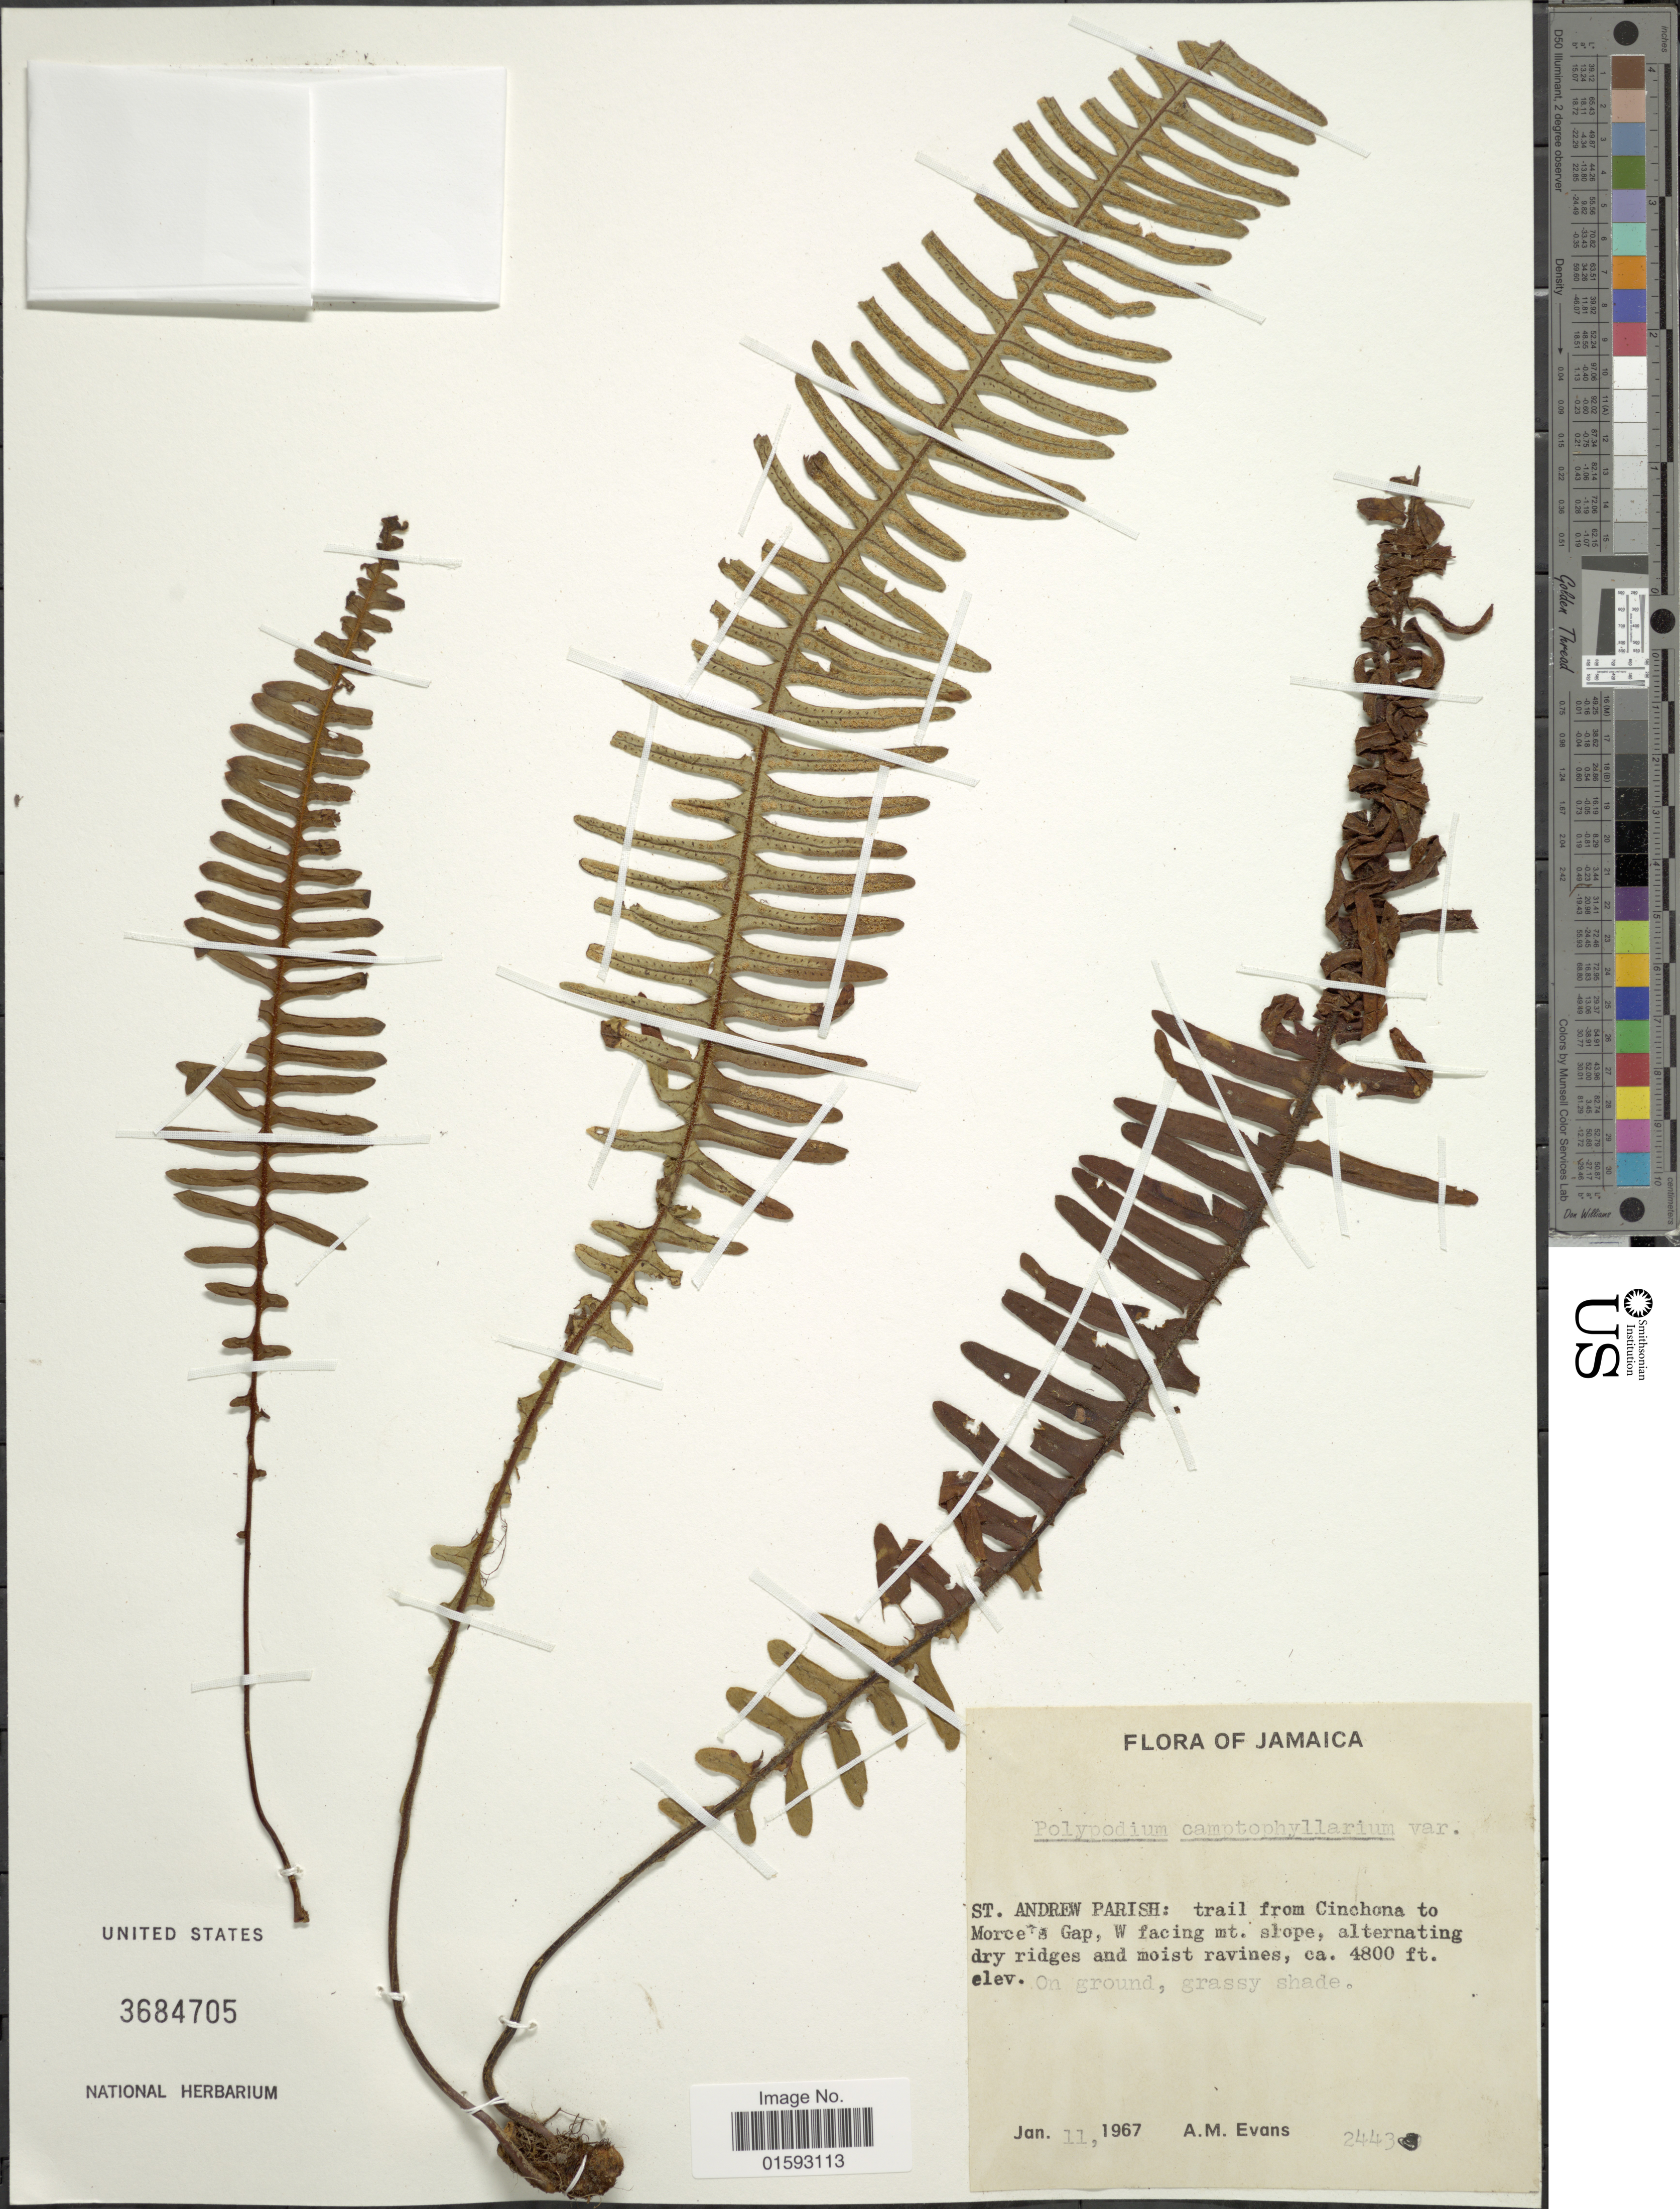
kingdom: Plantae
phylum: Tracheophyta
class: Polypodiopsida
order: Polypodiales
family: Polypodiaceae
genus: Pecluma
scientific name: Pecluma camptophyllaria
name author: (Fée) M.G. Price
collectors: A. M. Evans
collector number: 2443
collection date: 1967-01-11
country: Jamaica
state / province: Saint Andrew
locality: Trail from Cinchona to Morce's Gap, W facing mt. slopes, alternating dry ridges and moist ravines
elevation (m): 1463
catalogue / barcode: US 3684705